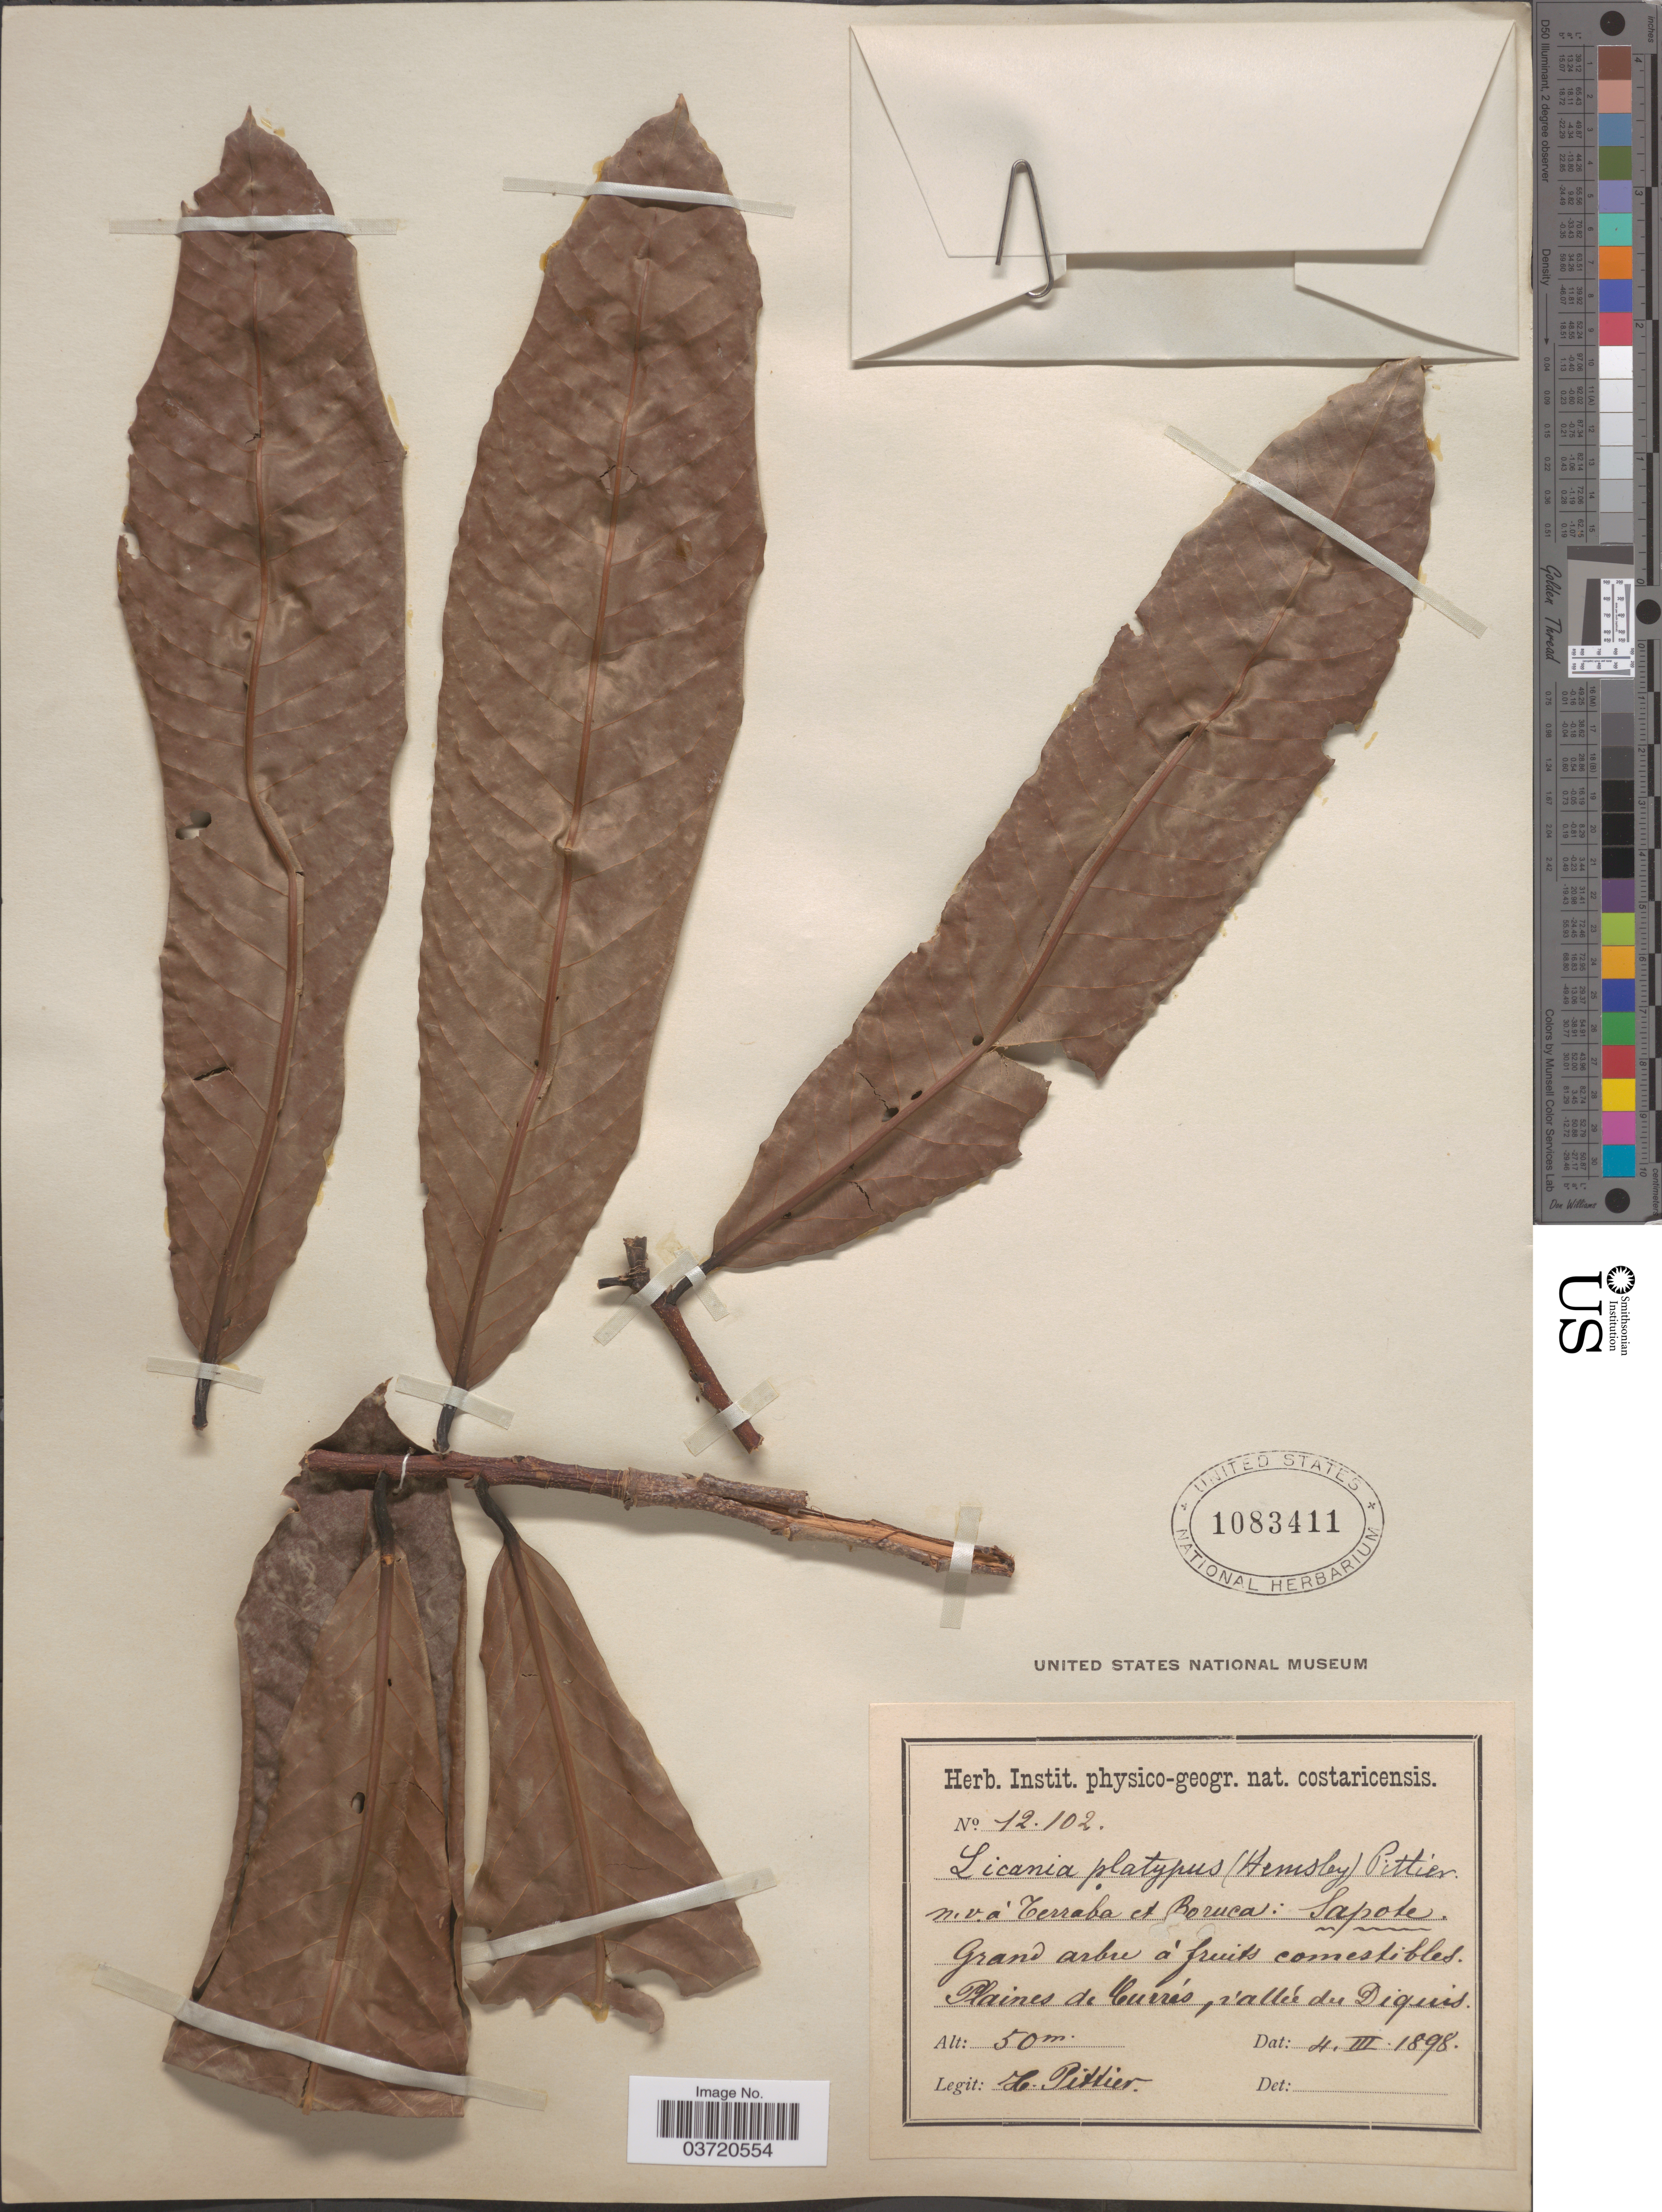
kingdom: Plantae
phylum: Tracheophyta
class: Magnoliopsida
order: Malpighiales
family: Chrysobalanaceae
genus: Moquilea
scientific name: Moquilea platypus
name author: Hemsl.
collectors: H. F. Pittier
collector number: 12102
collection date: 1898-03-04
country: Costa Rica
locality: Plaines de Currís, vallee du Diquis.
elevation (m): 50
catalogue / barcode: US 1083411